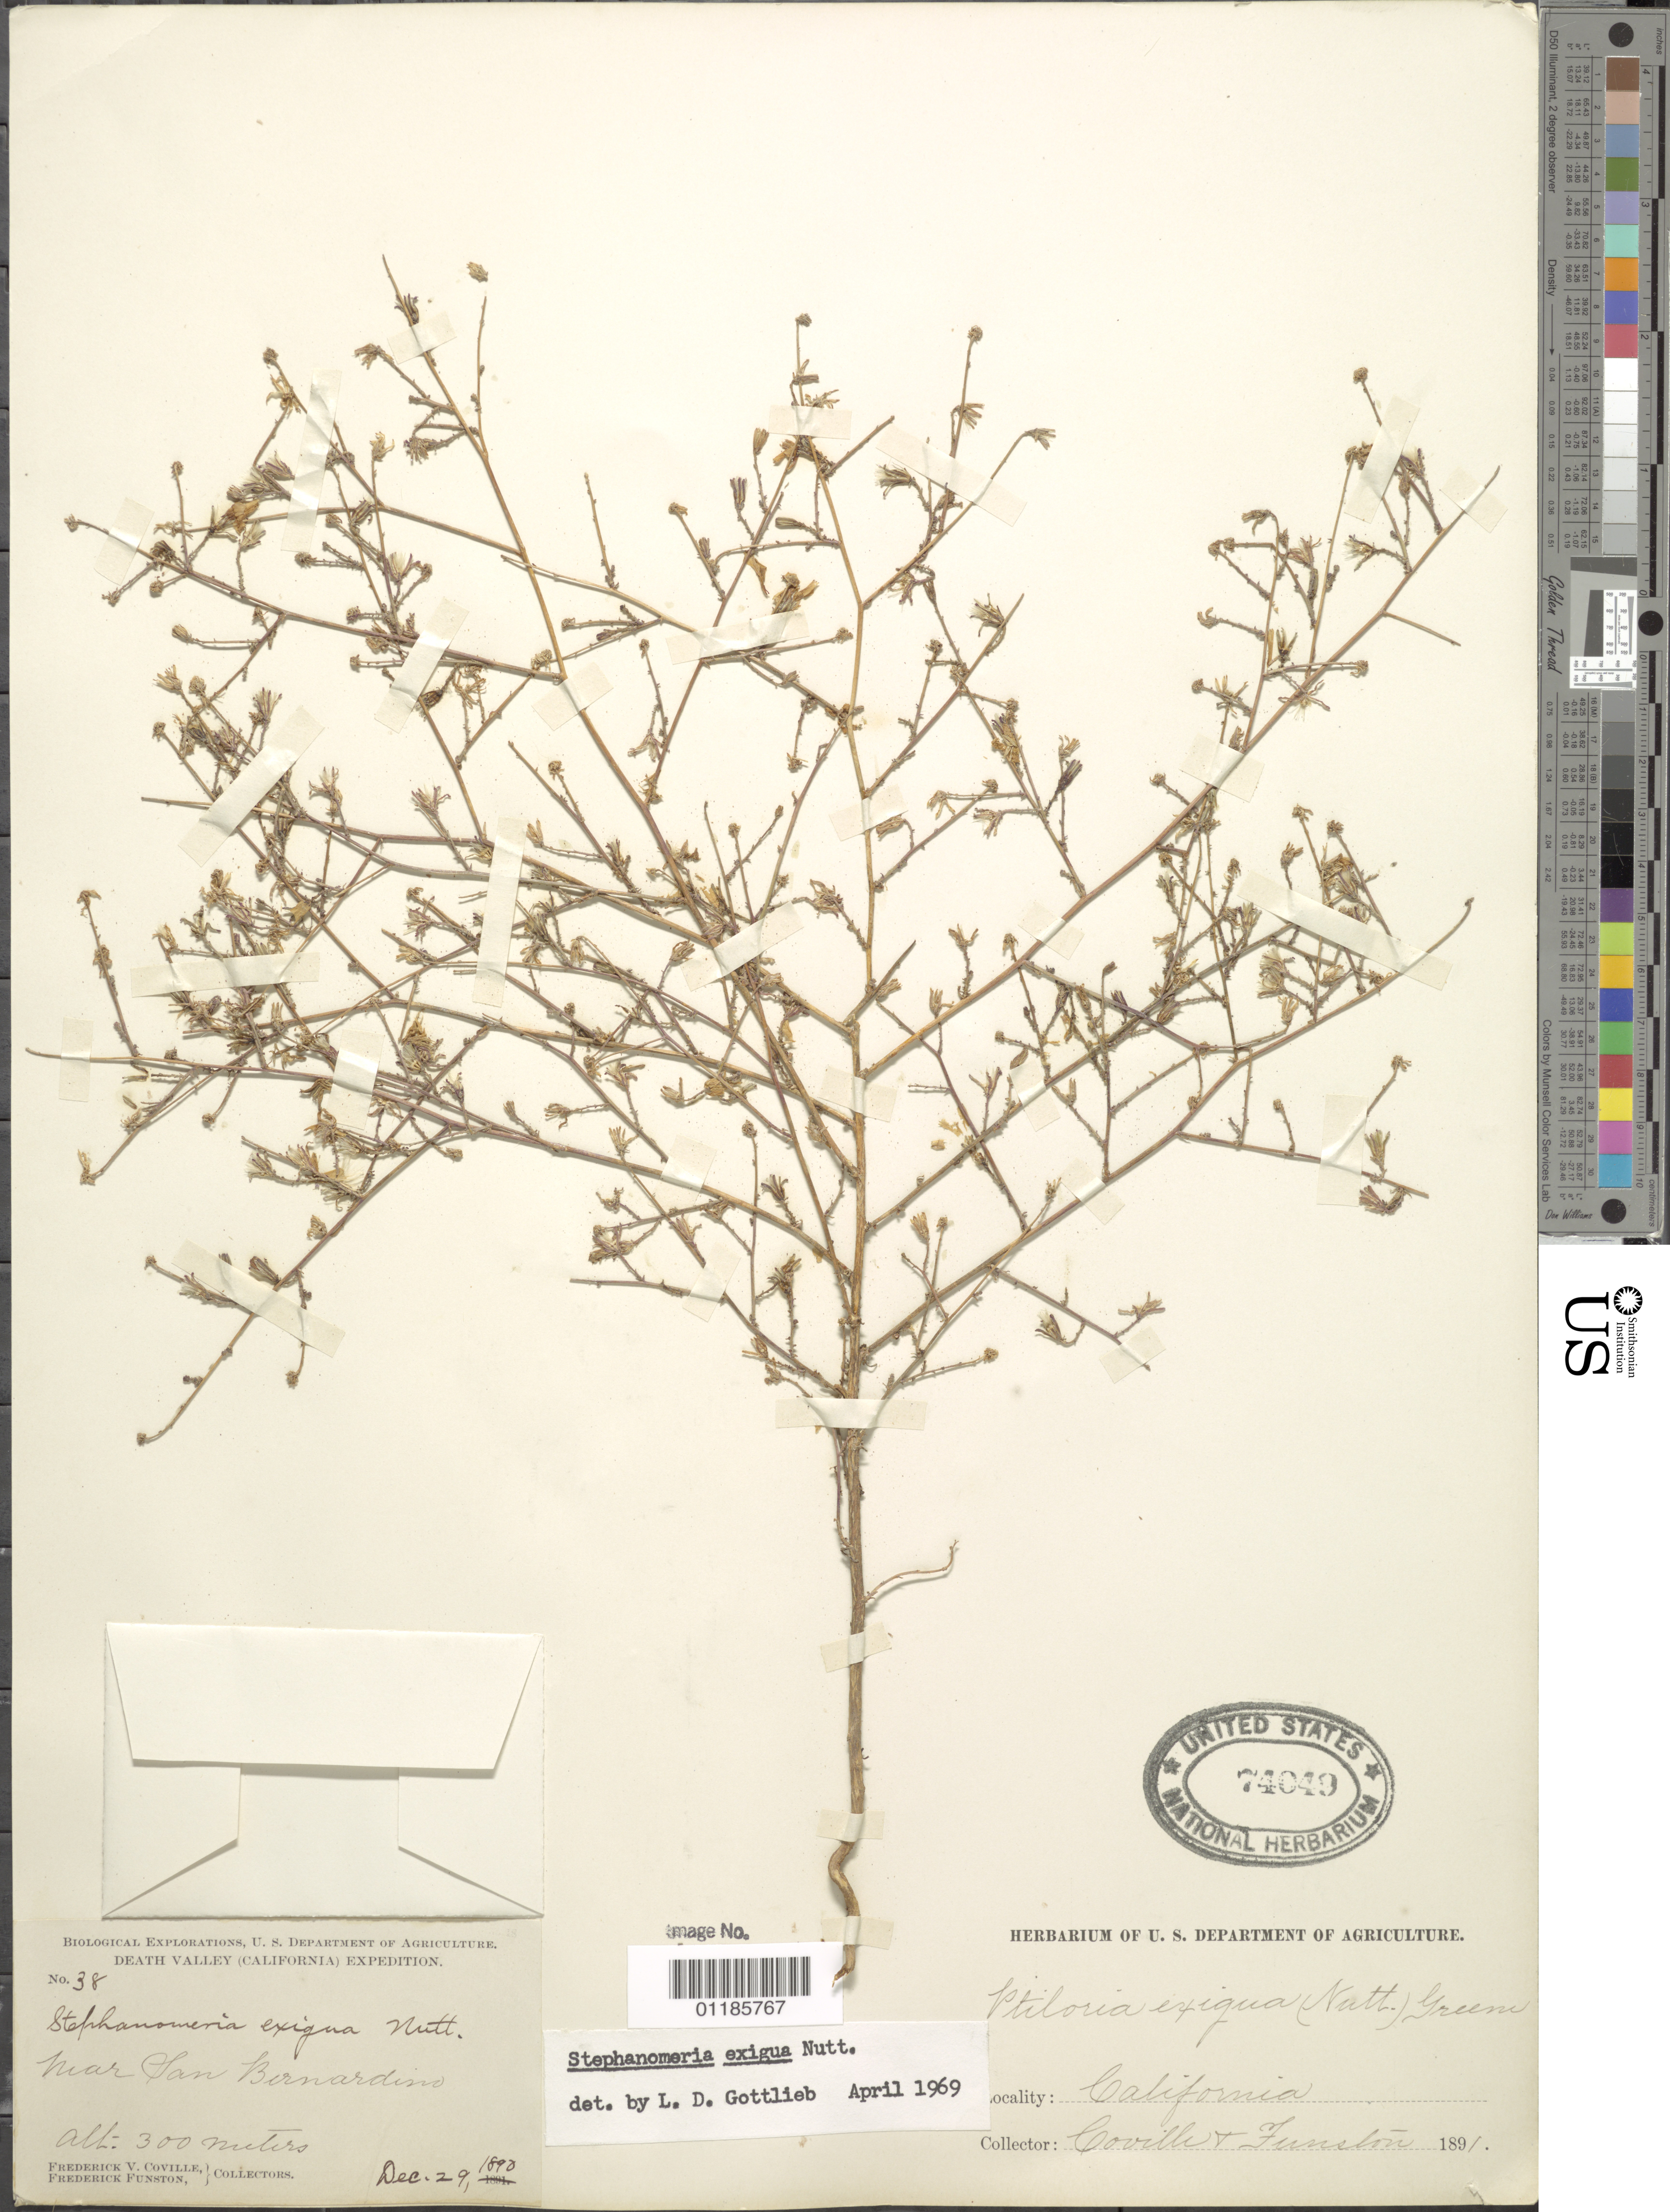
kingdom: Plantae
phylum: Tracheophyta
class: Magnoliopsida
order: Asterales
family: Asteraceae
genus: Stephanomeria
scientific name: Stephanomeria exigua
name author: Nutt.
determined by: Gottlieb, L. D.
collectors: F. V. Coville & F. Funston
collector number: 38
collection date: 1890-12-29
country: United States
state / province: California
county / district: San Bernardino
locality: Near San Bernardino.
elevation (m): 300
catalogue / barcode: US 74049